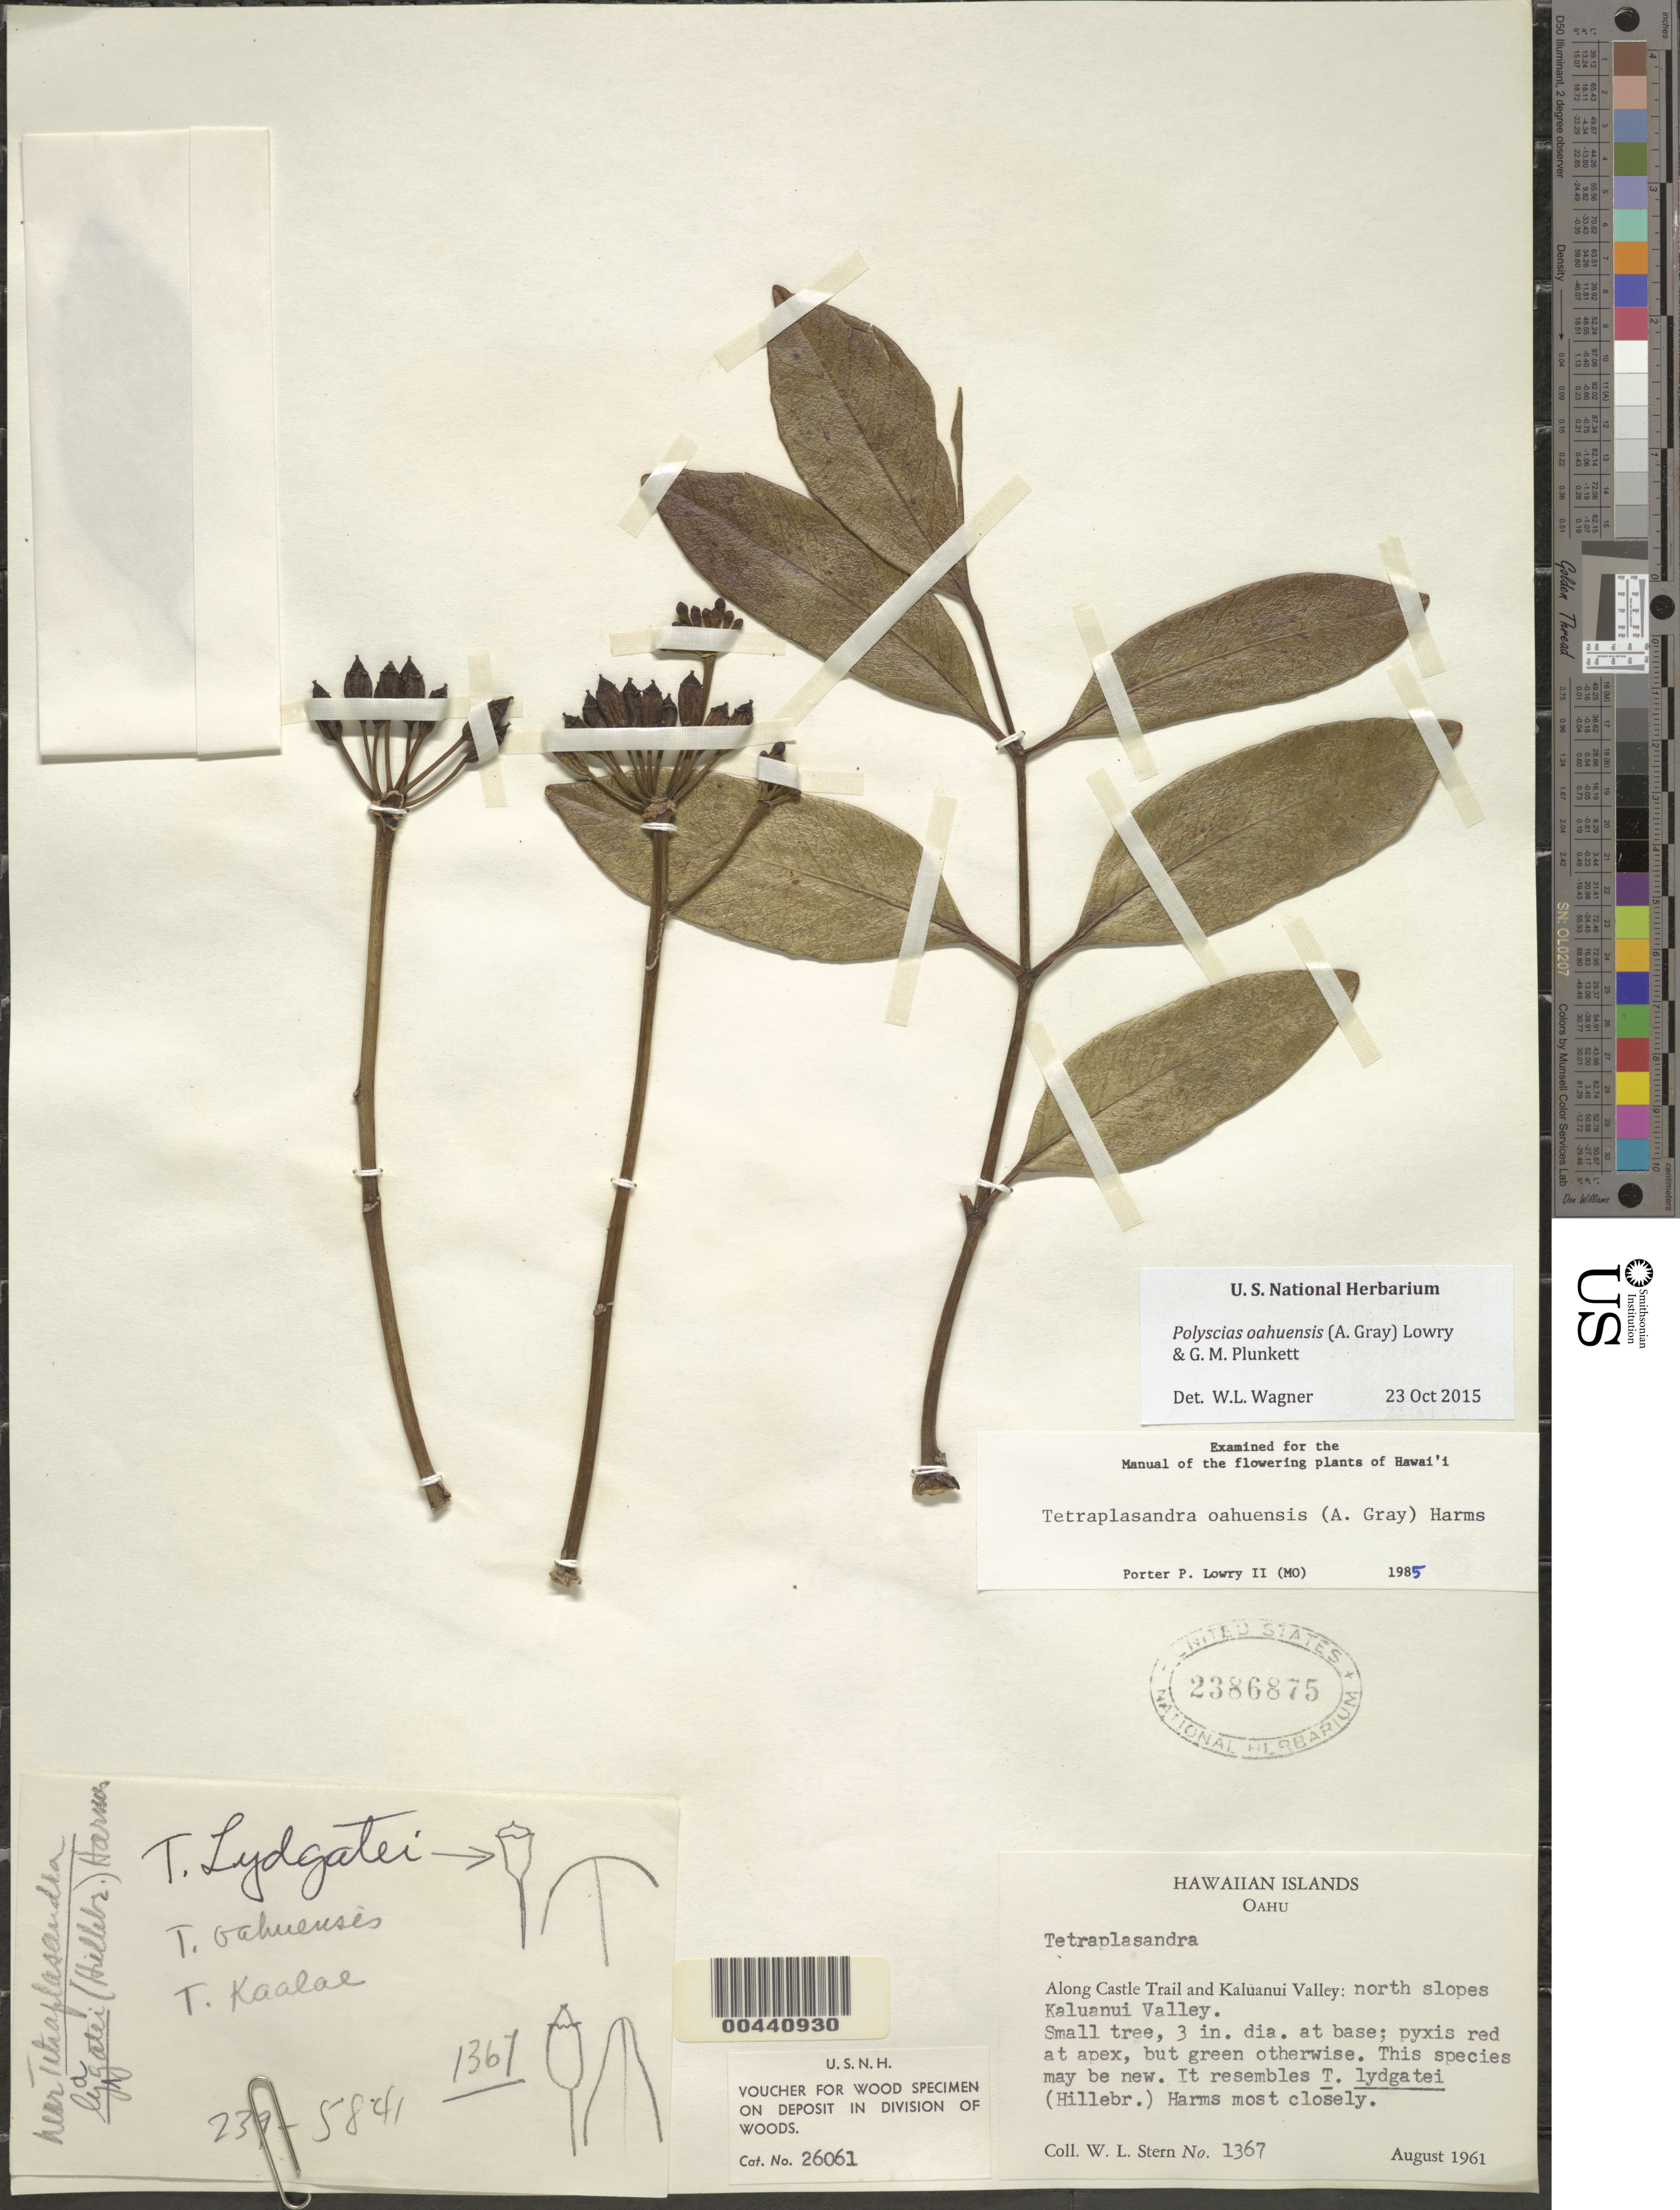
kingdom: Plantae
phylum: Tracheophyta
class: Magnoliopsida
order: Apiales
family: Araliaceae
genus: Polyscias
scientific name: Polyscias oahuensis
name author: (A. Gray) Lowry & G. M. Plunkett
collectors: W. L. Stern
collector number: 1367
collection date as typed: Aug 1961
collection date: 1961-08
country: United States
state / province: Hawaii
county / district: Honolulu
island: Oahu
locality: Along Castle Trail and Kaluanui Valley, north slopes Kaluanui Valley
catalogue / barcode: US 2386875